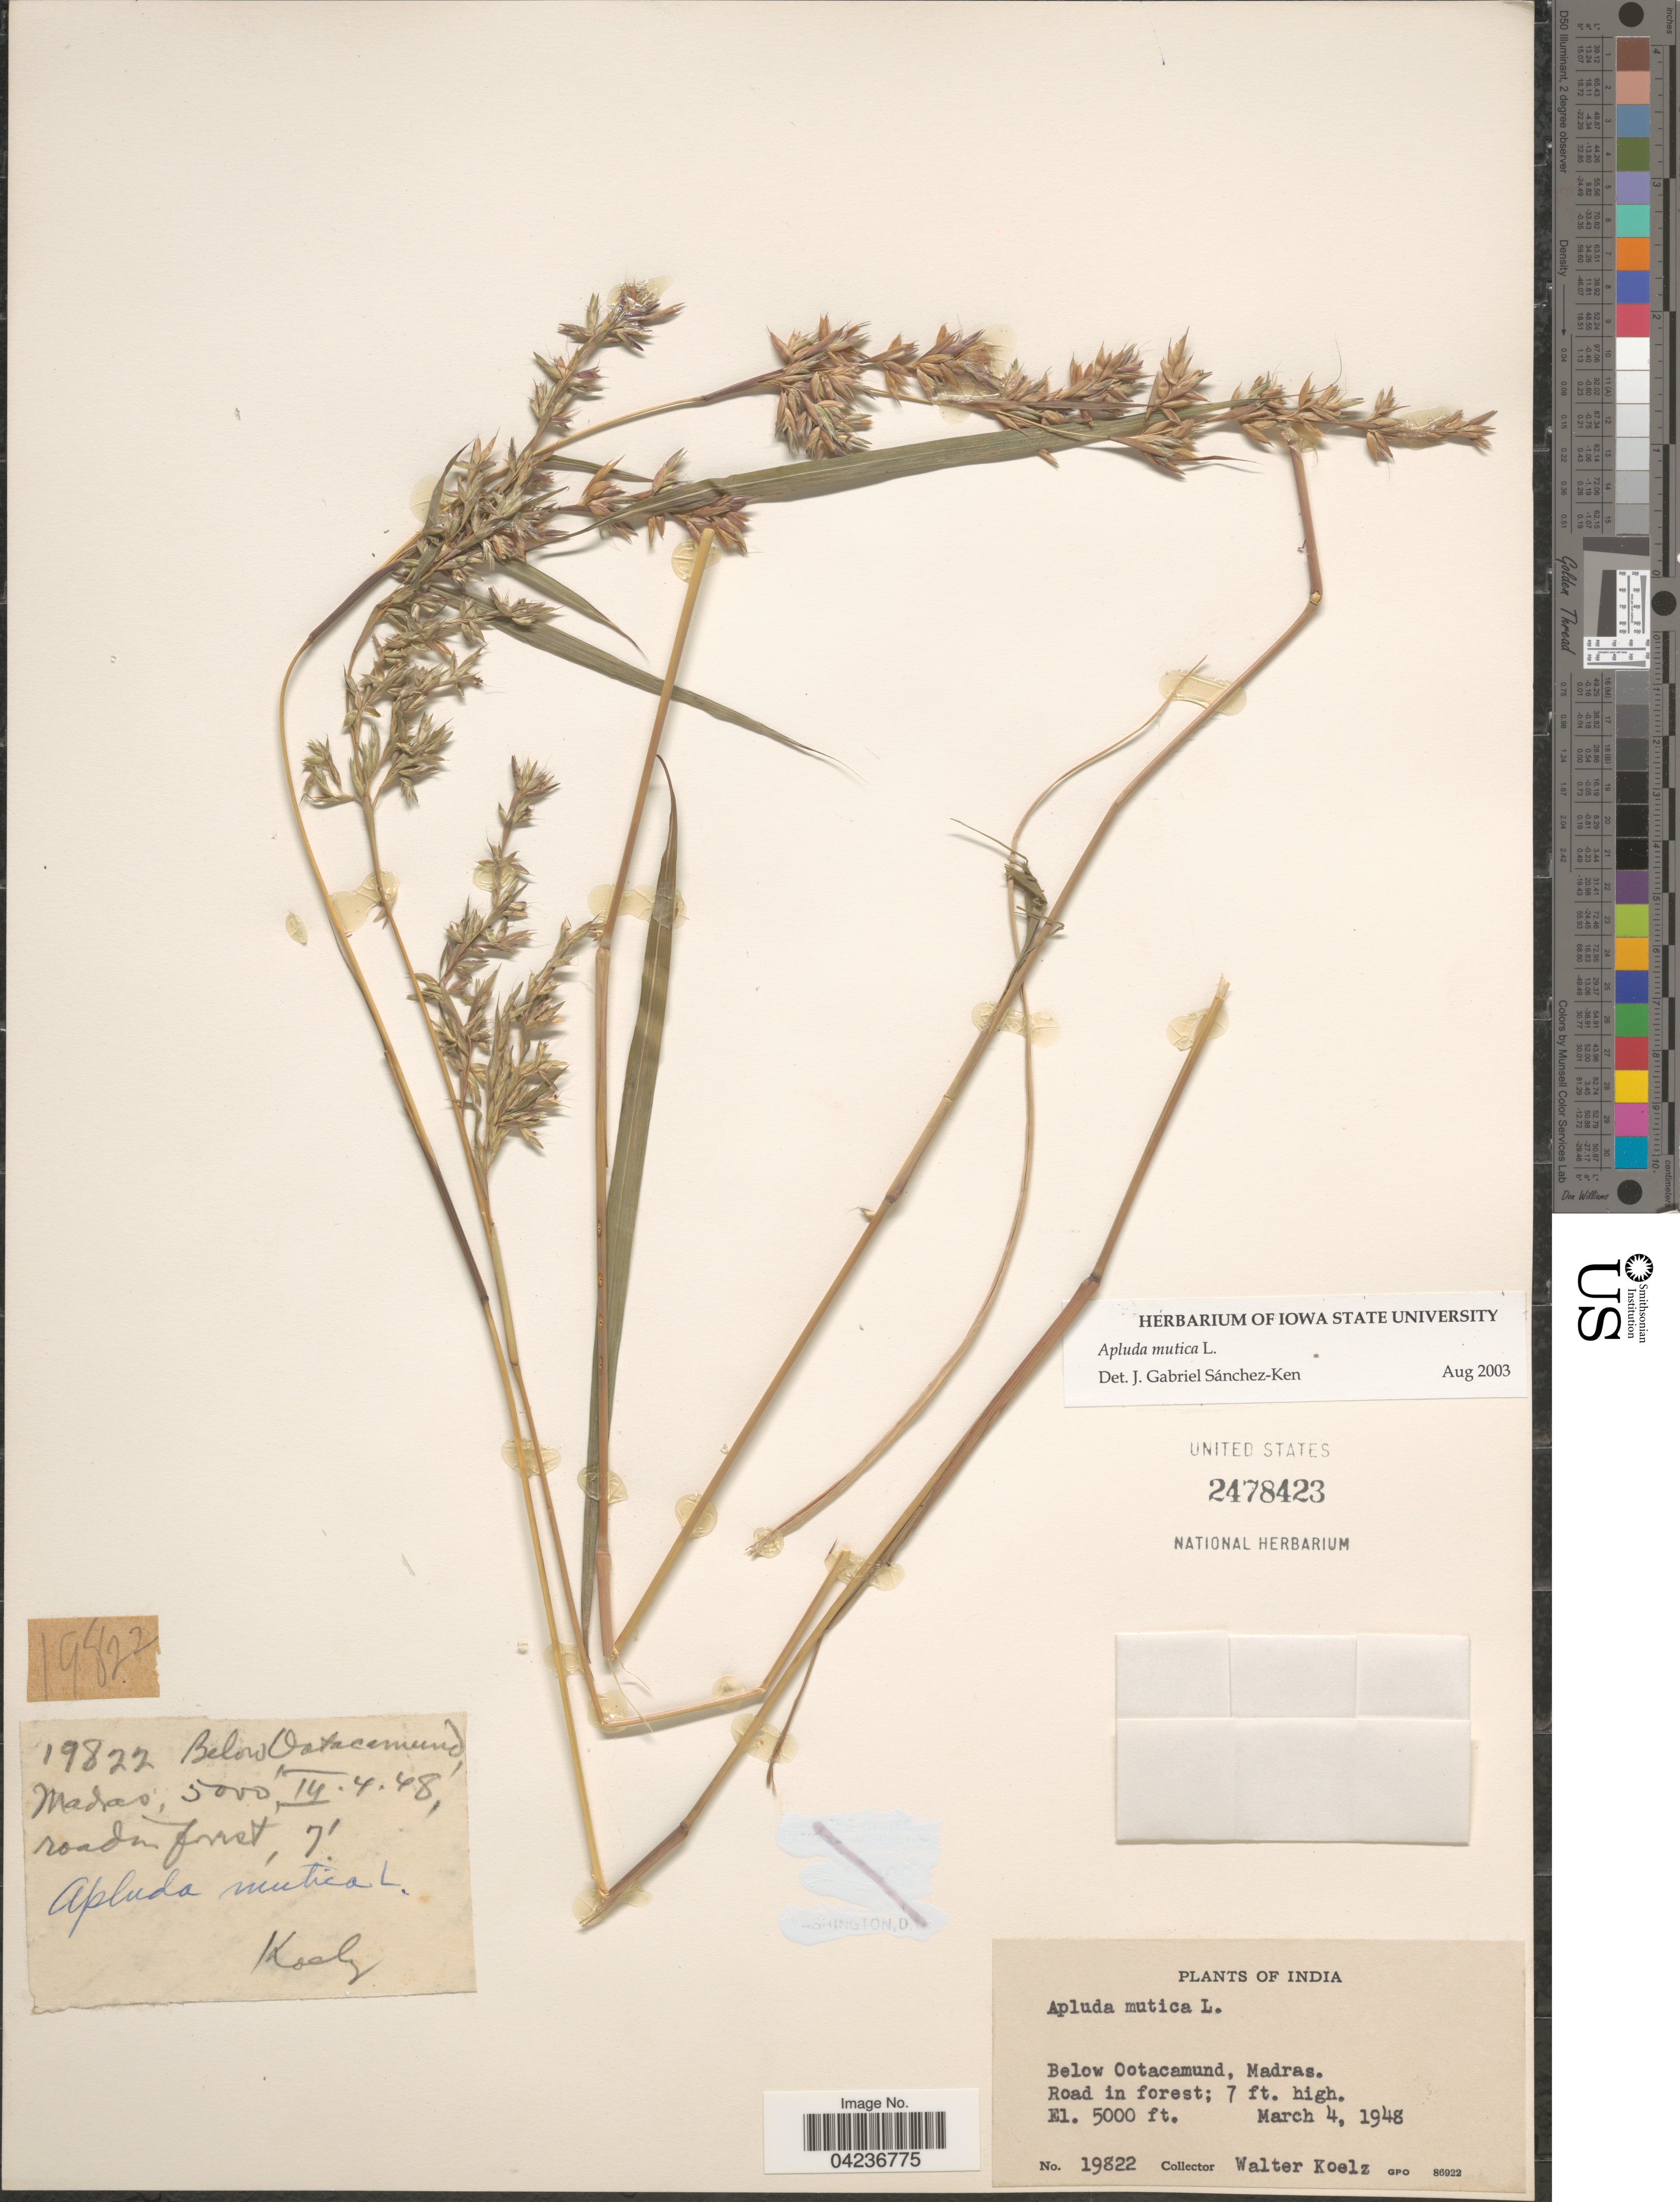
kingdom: Plantae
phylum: Tracheophyta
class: Liliopsida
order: Poales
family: Poaceae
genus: Apluda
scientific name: Apluda mutica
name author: L.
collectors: W. N. Koelz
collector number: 19822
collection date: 1948-03-04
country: India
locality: Below Ootacamund, Madras.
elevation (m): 1524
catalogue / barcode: US 2478423